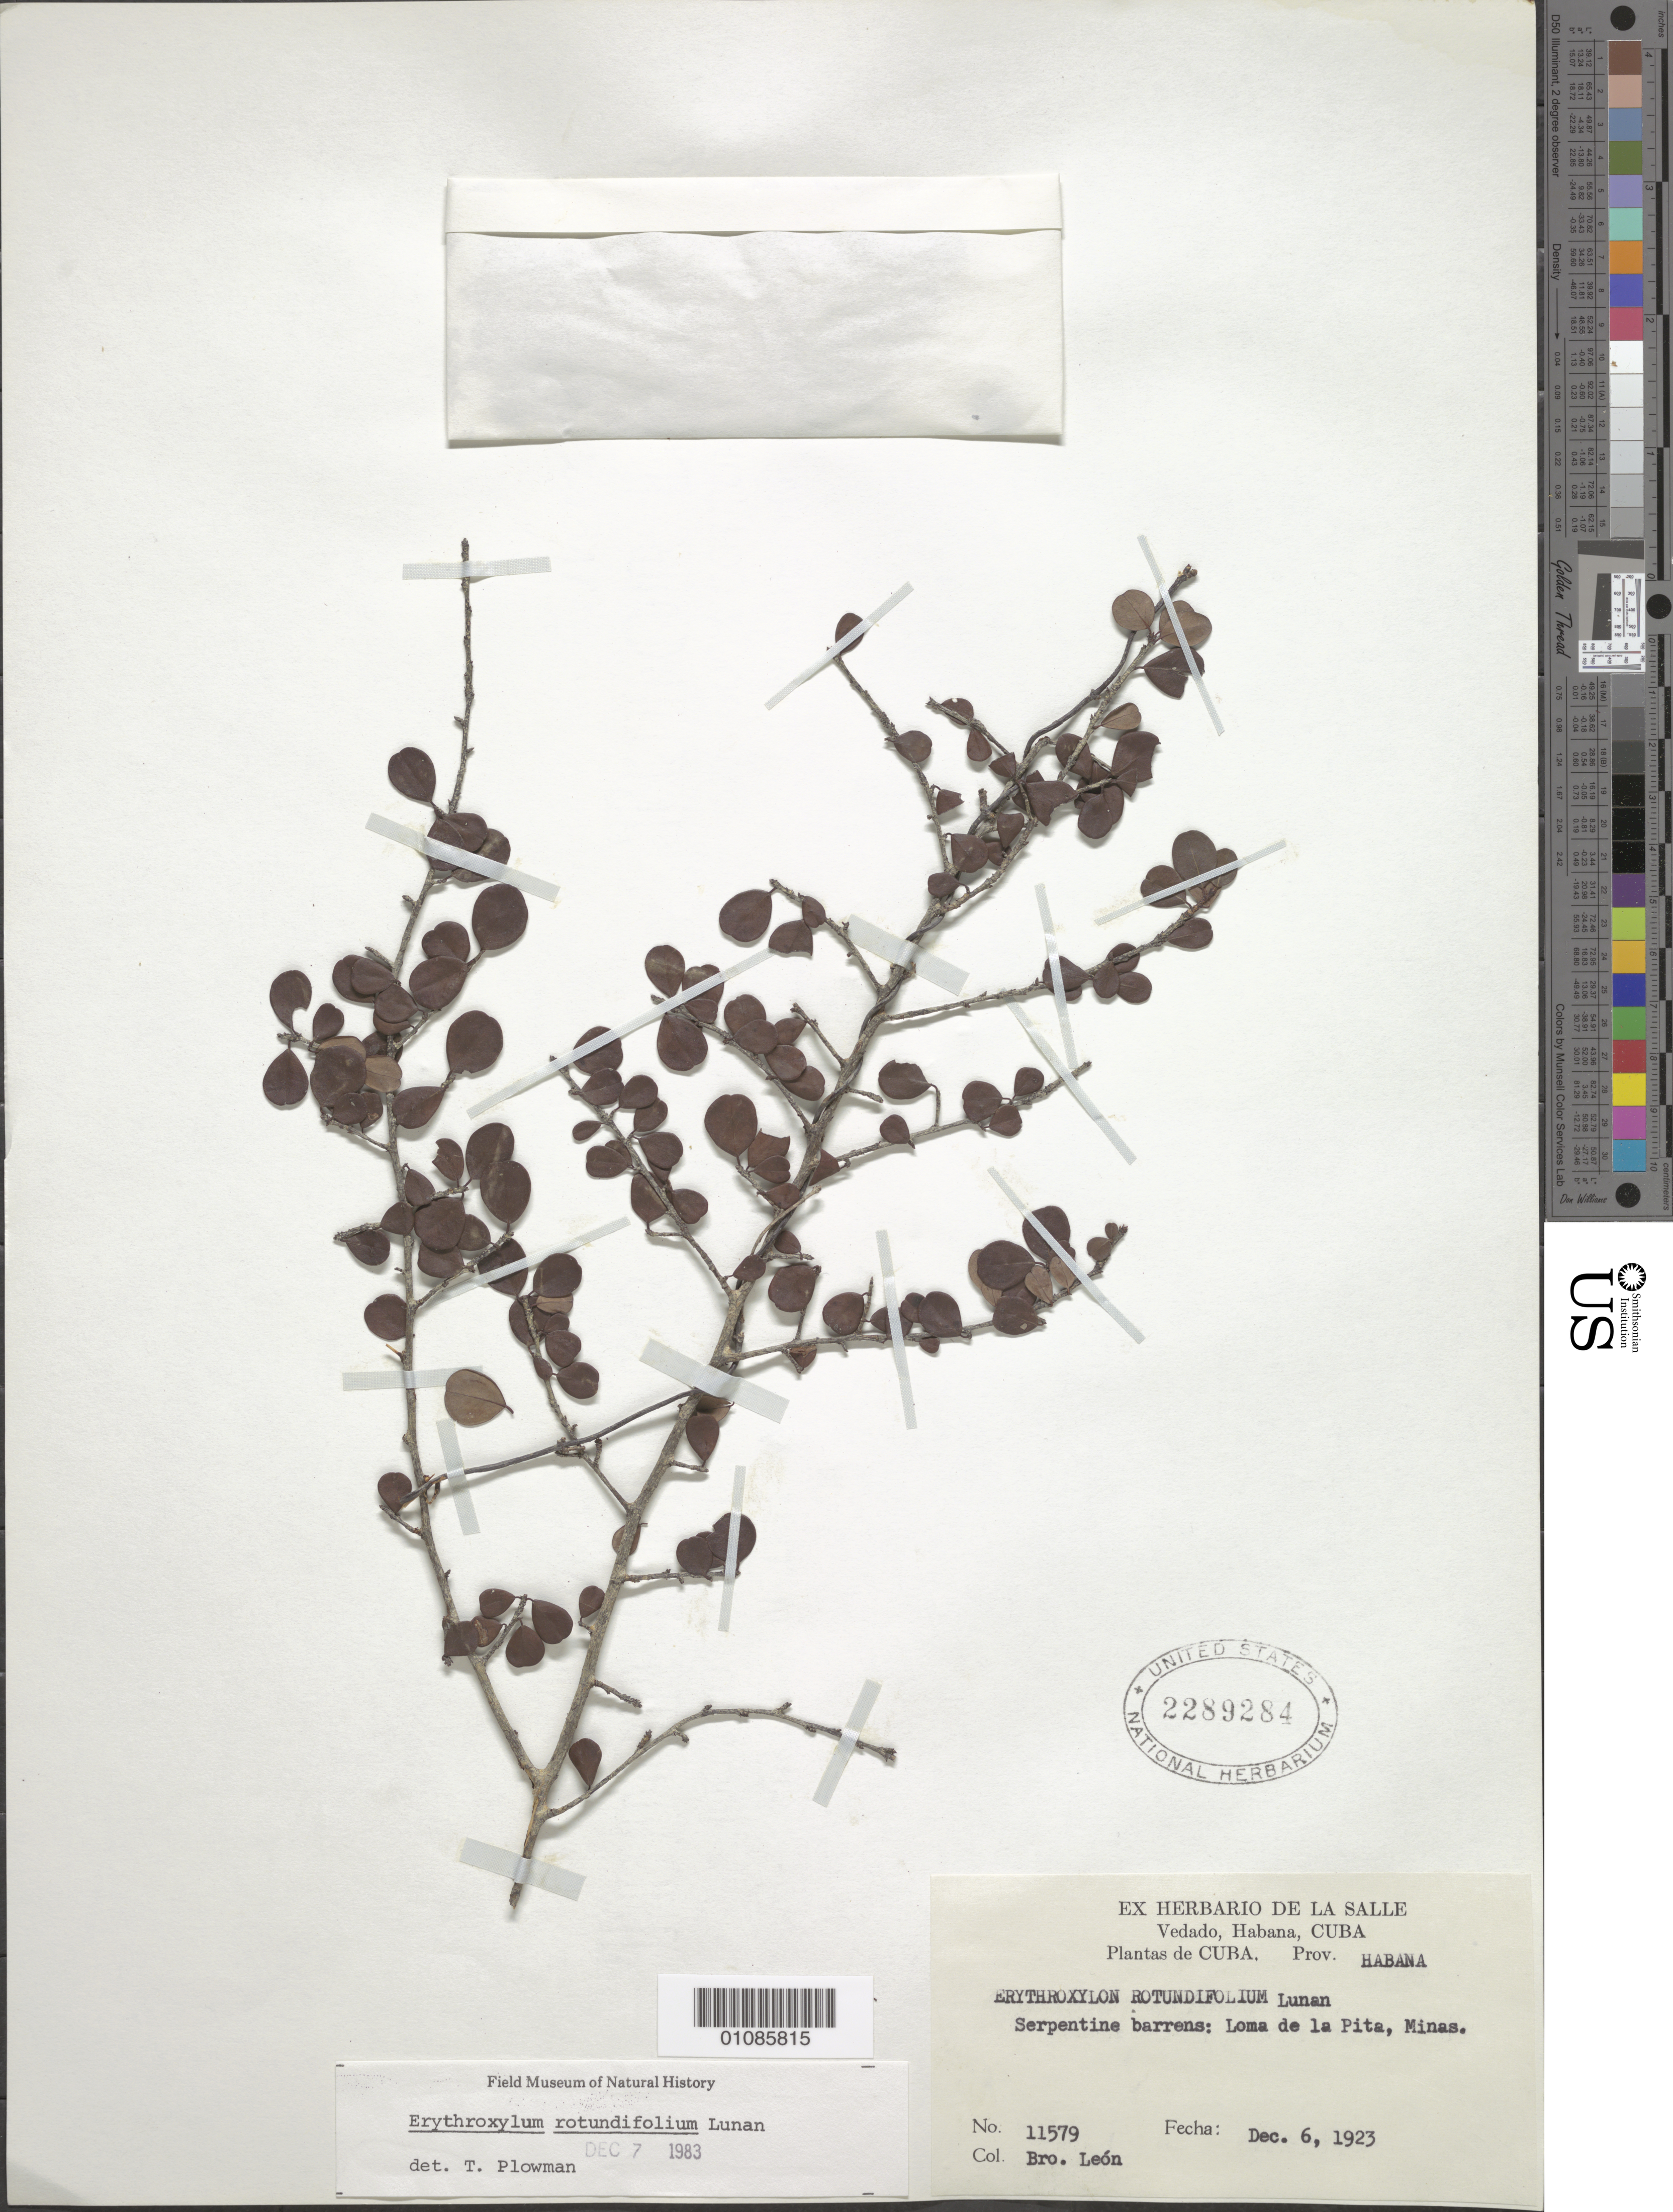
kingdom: Plantae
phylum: Tracheophyta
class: Magnoliopsida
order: Malpighiales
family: Erythroxylaceae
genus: Erythroxylum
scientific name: Erythroxylum rotundifolium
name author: Lunan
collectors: Bro. León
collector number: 11579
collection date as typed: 06 Dec 1923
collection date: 1923-12-06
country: Cuba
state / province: La Habana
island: Cuba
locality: Serpentine barrens: Loma de la Pita, Minas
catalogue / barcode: US 2289284